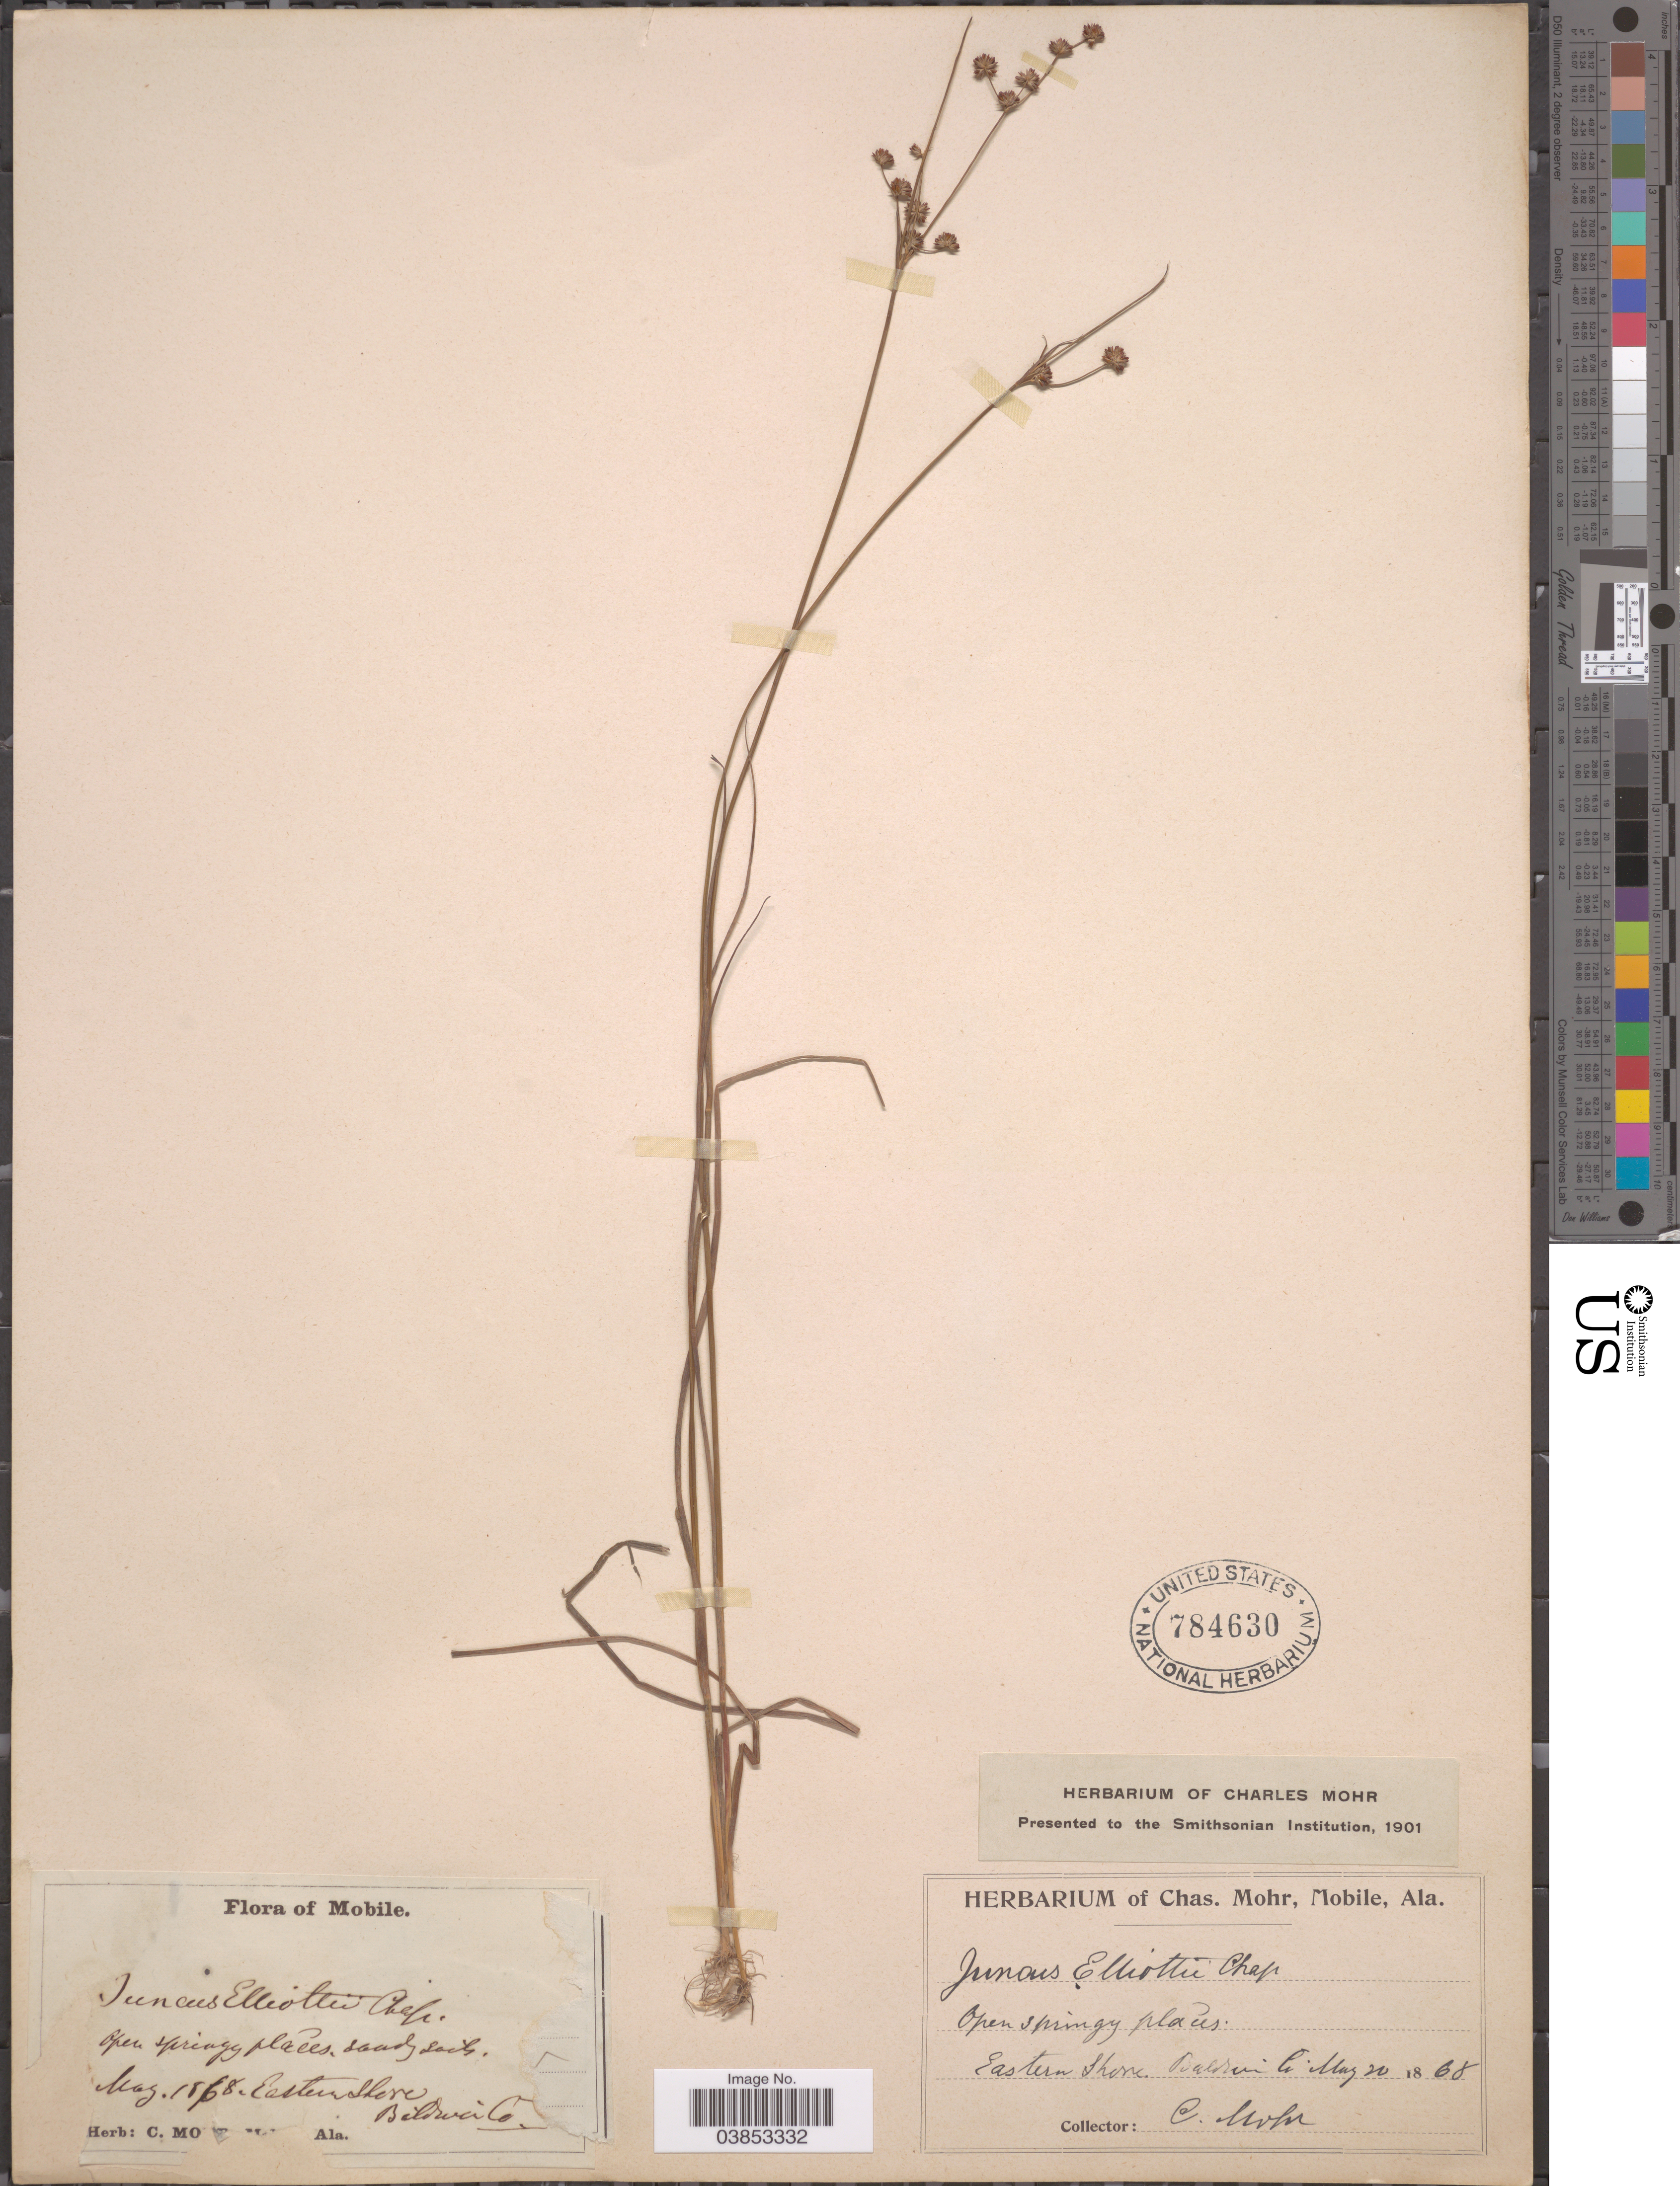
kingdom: Plantae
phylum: Tracheophyta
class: Liliopsida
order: Poales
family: Juncaceae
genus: Juncus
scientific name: Juncus elliottii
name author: Chapm.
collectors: Mohr, C. T. (herbarium)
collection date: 1868-05-20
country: United States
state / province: Alabama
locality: Mobile. Eastern shore, Bildwai Co.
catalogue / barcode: US 784630